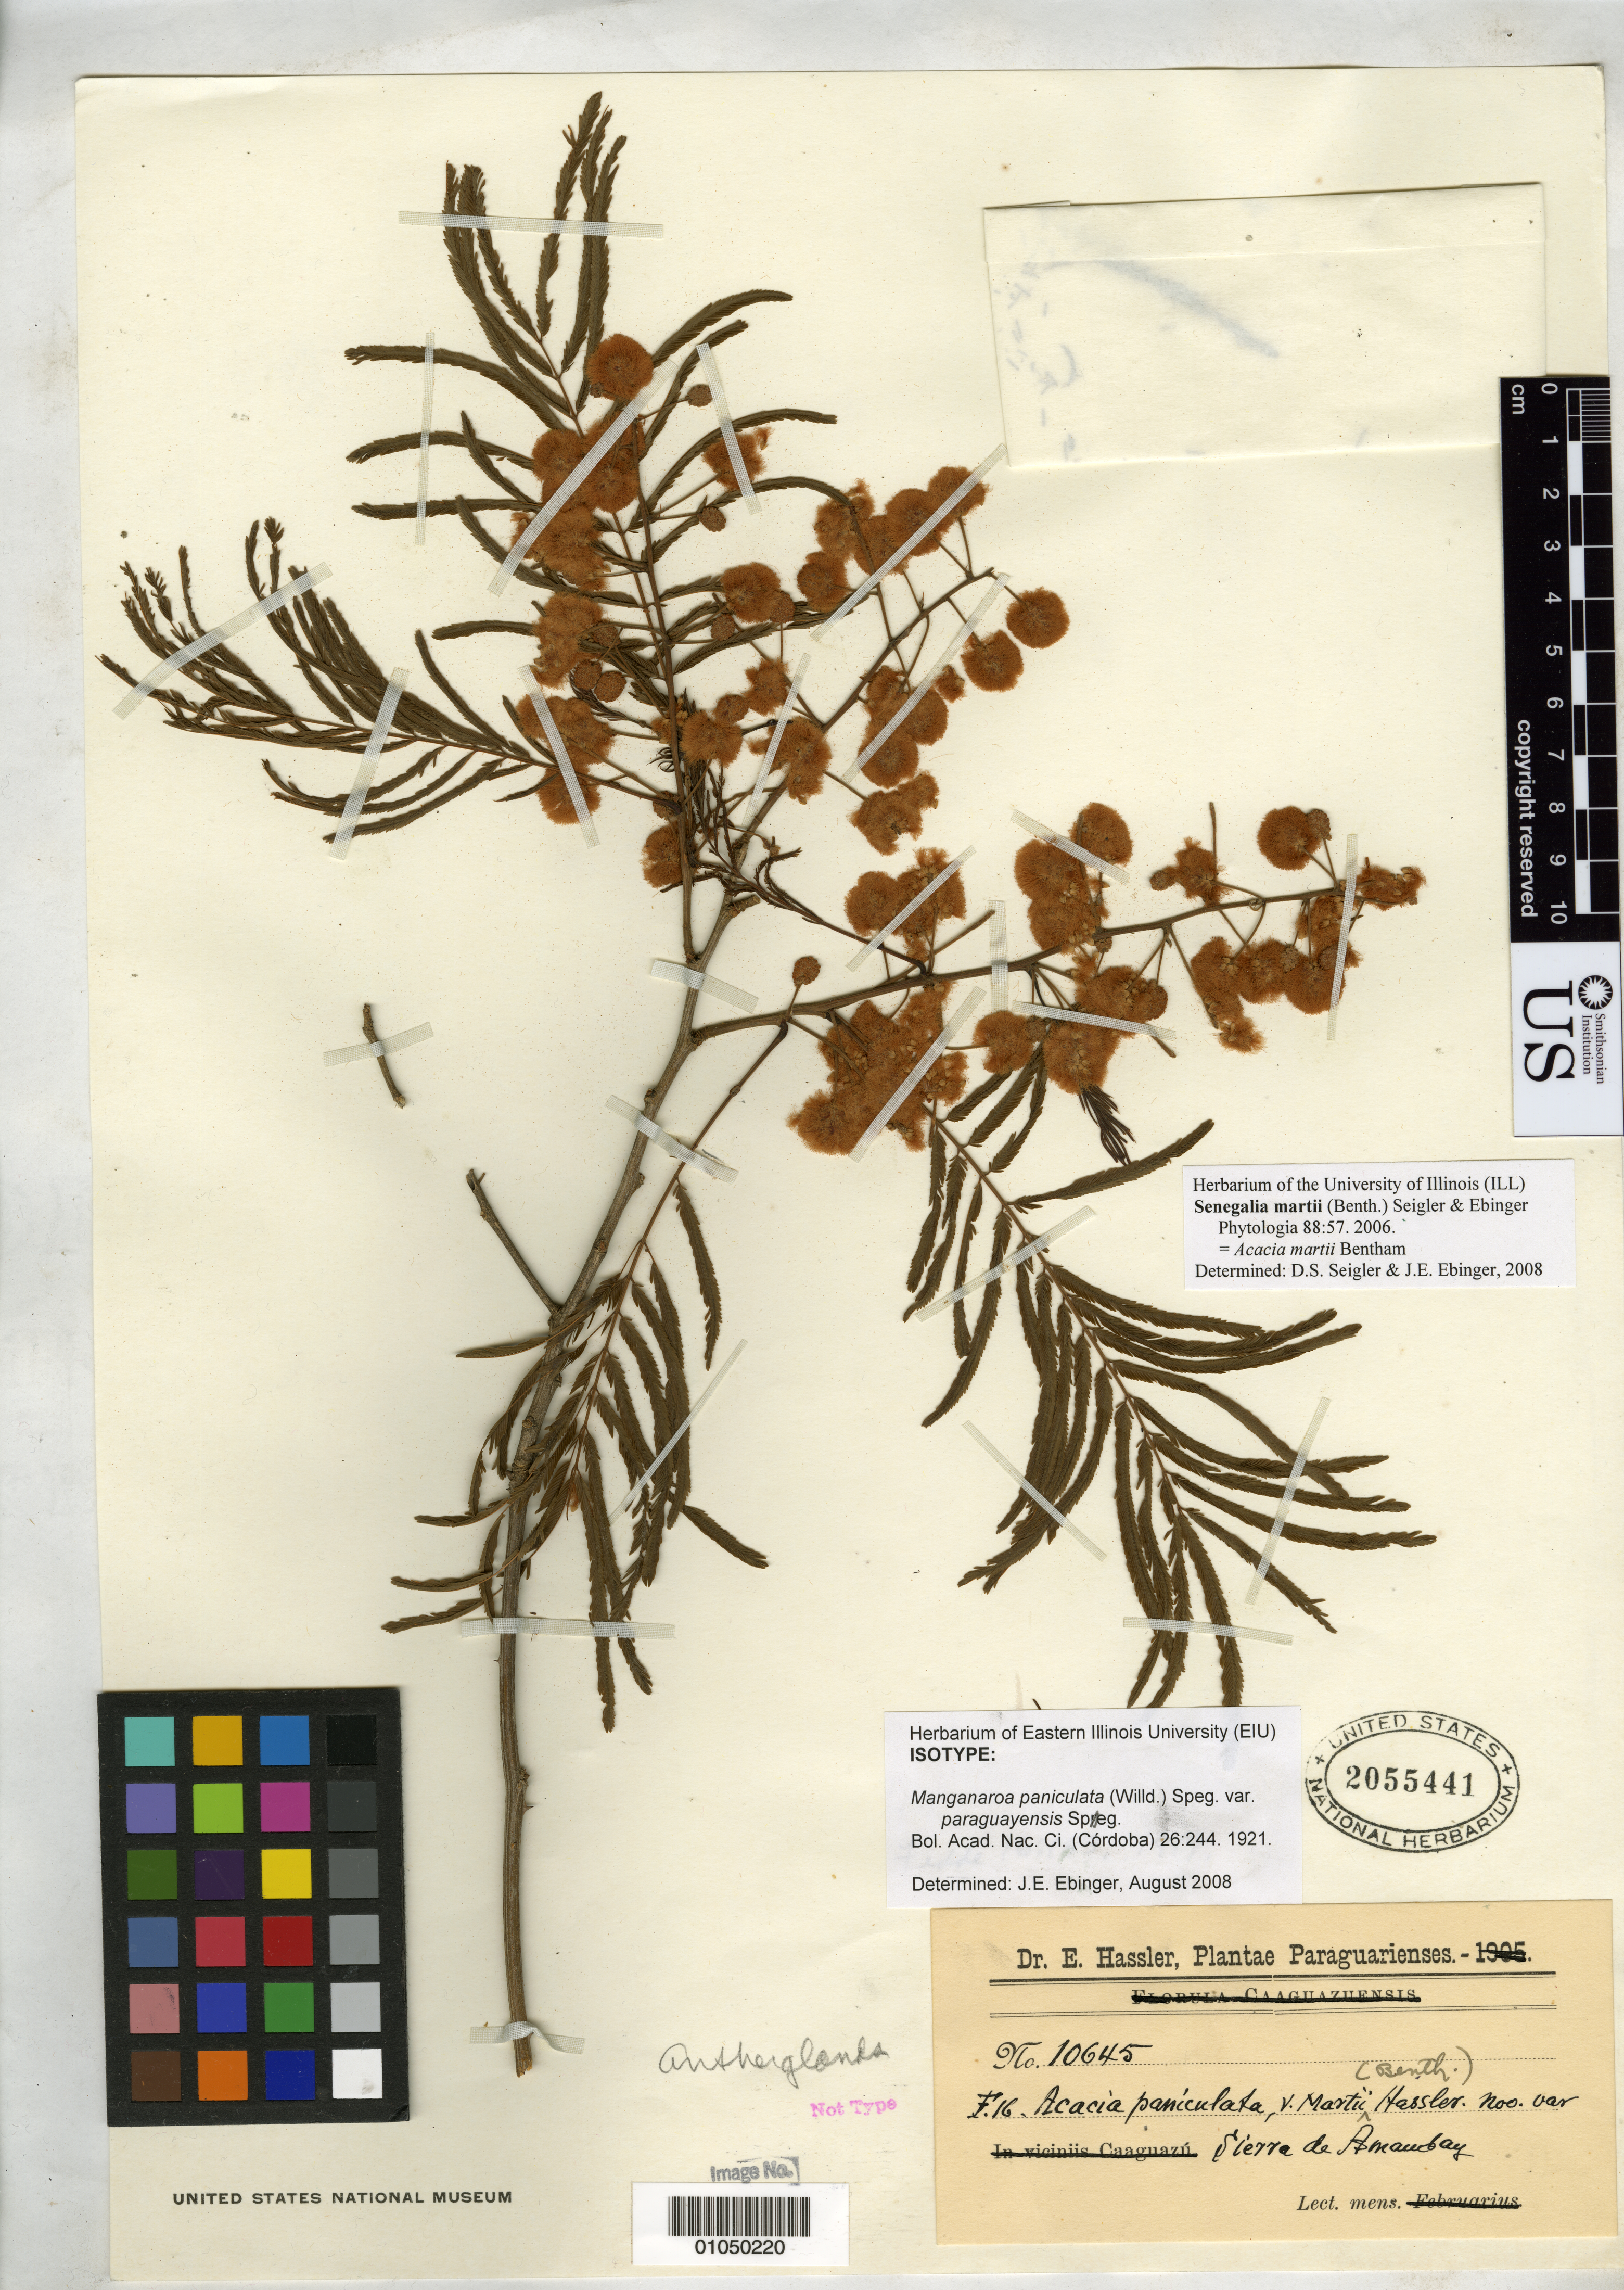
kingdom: Plantae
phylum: Tracheophyta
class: Magnoliopsida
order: Fabales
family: Fabaceae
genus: Manganaroa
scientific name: Manganaroa paniculata var. paraguayensis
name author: Speg.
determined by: Seigler, David S.; Ebinger, J. E.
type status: Isotype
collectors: E. Hassler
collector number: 10645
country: Paraguay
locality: Sierra de Amambay.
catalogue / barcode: US 2055441